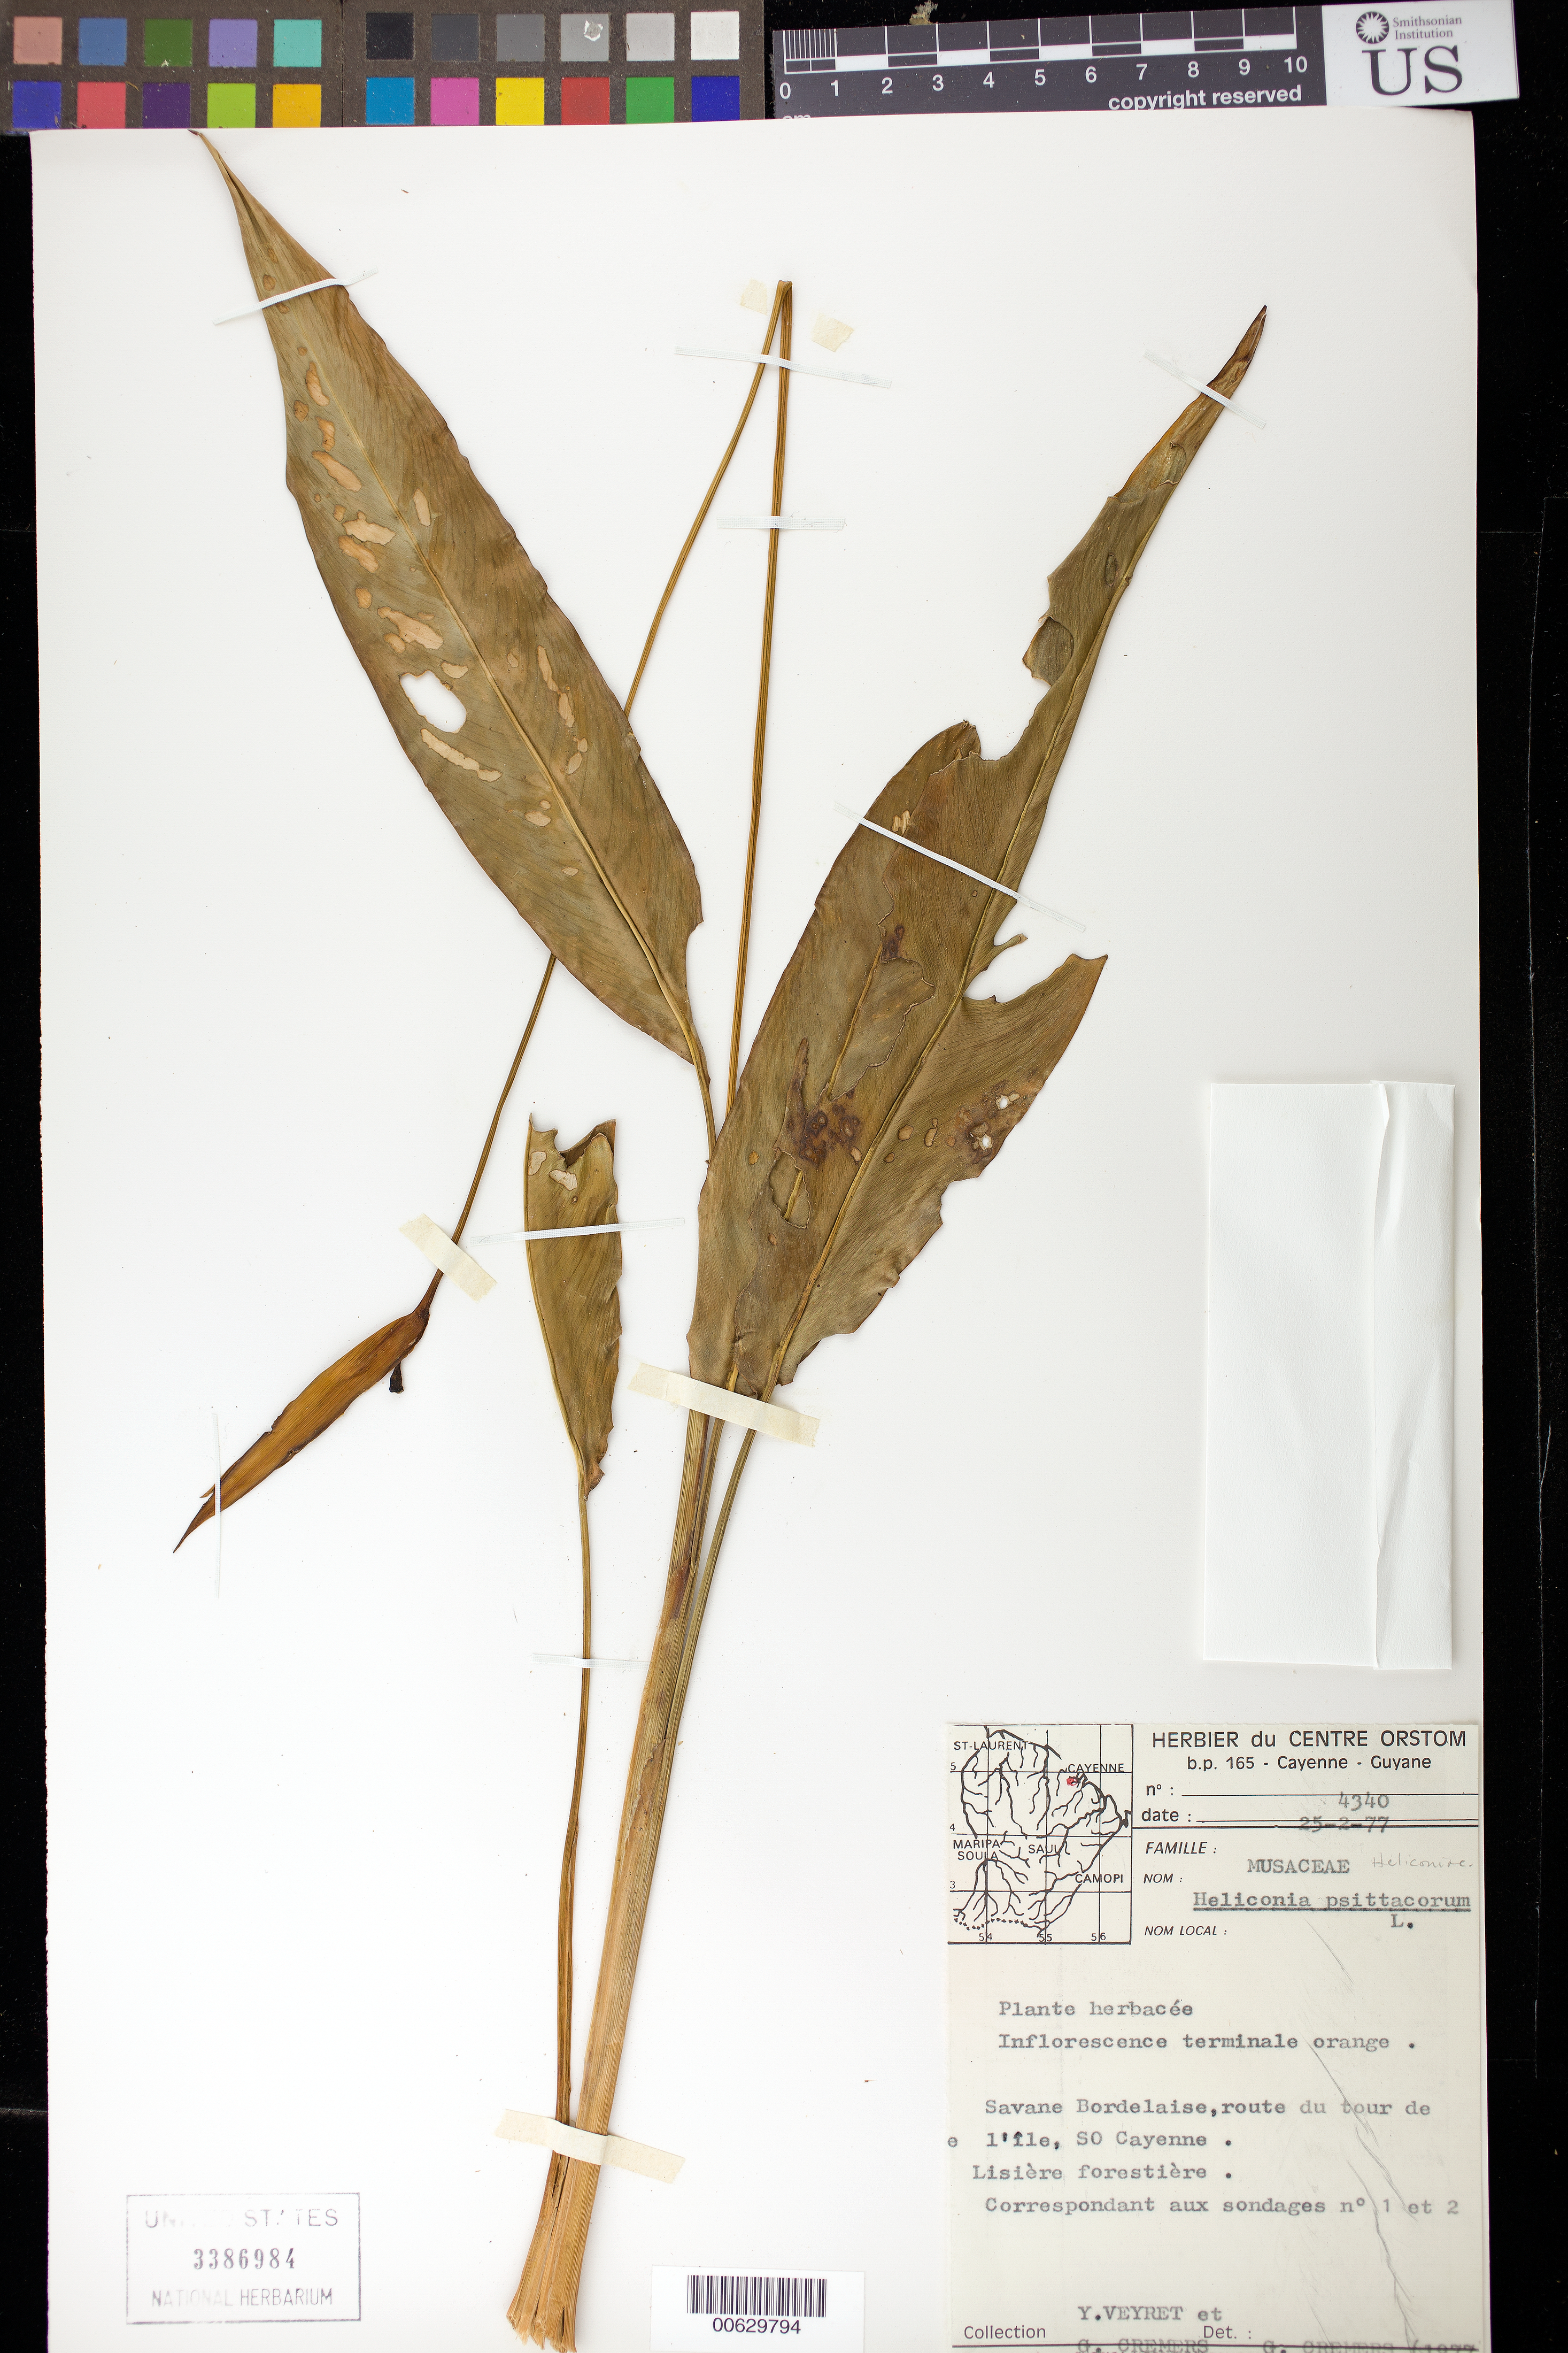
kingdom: Plantae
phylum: Tracheophyta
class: Liliopsida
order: Zingiberales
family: Heliconiaceae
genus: Heliconia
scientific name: Heliconia psittacorum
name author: L. f.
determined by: Cremers, Georges A.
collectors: Y. Veyret & G. Cremers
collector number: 4340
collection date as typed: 25-Feb-77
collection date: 1977-02-25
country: French Guiana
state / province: Cayenne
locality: Cayenne, route du tour de l'Ile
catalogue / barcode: US 3386984